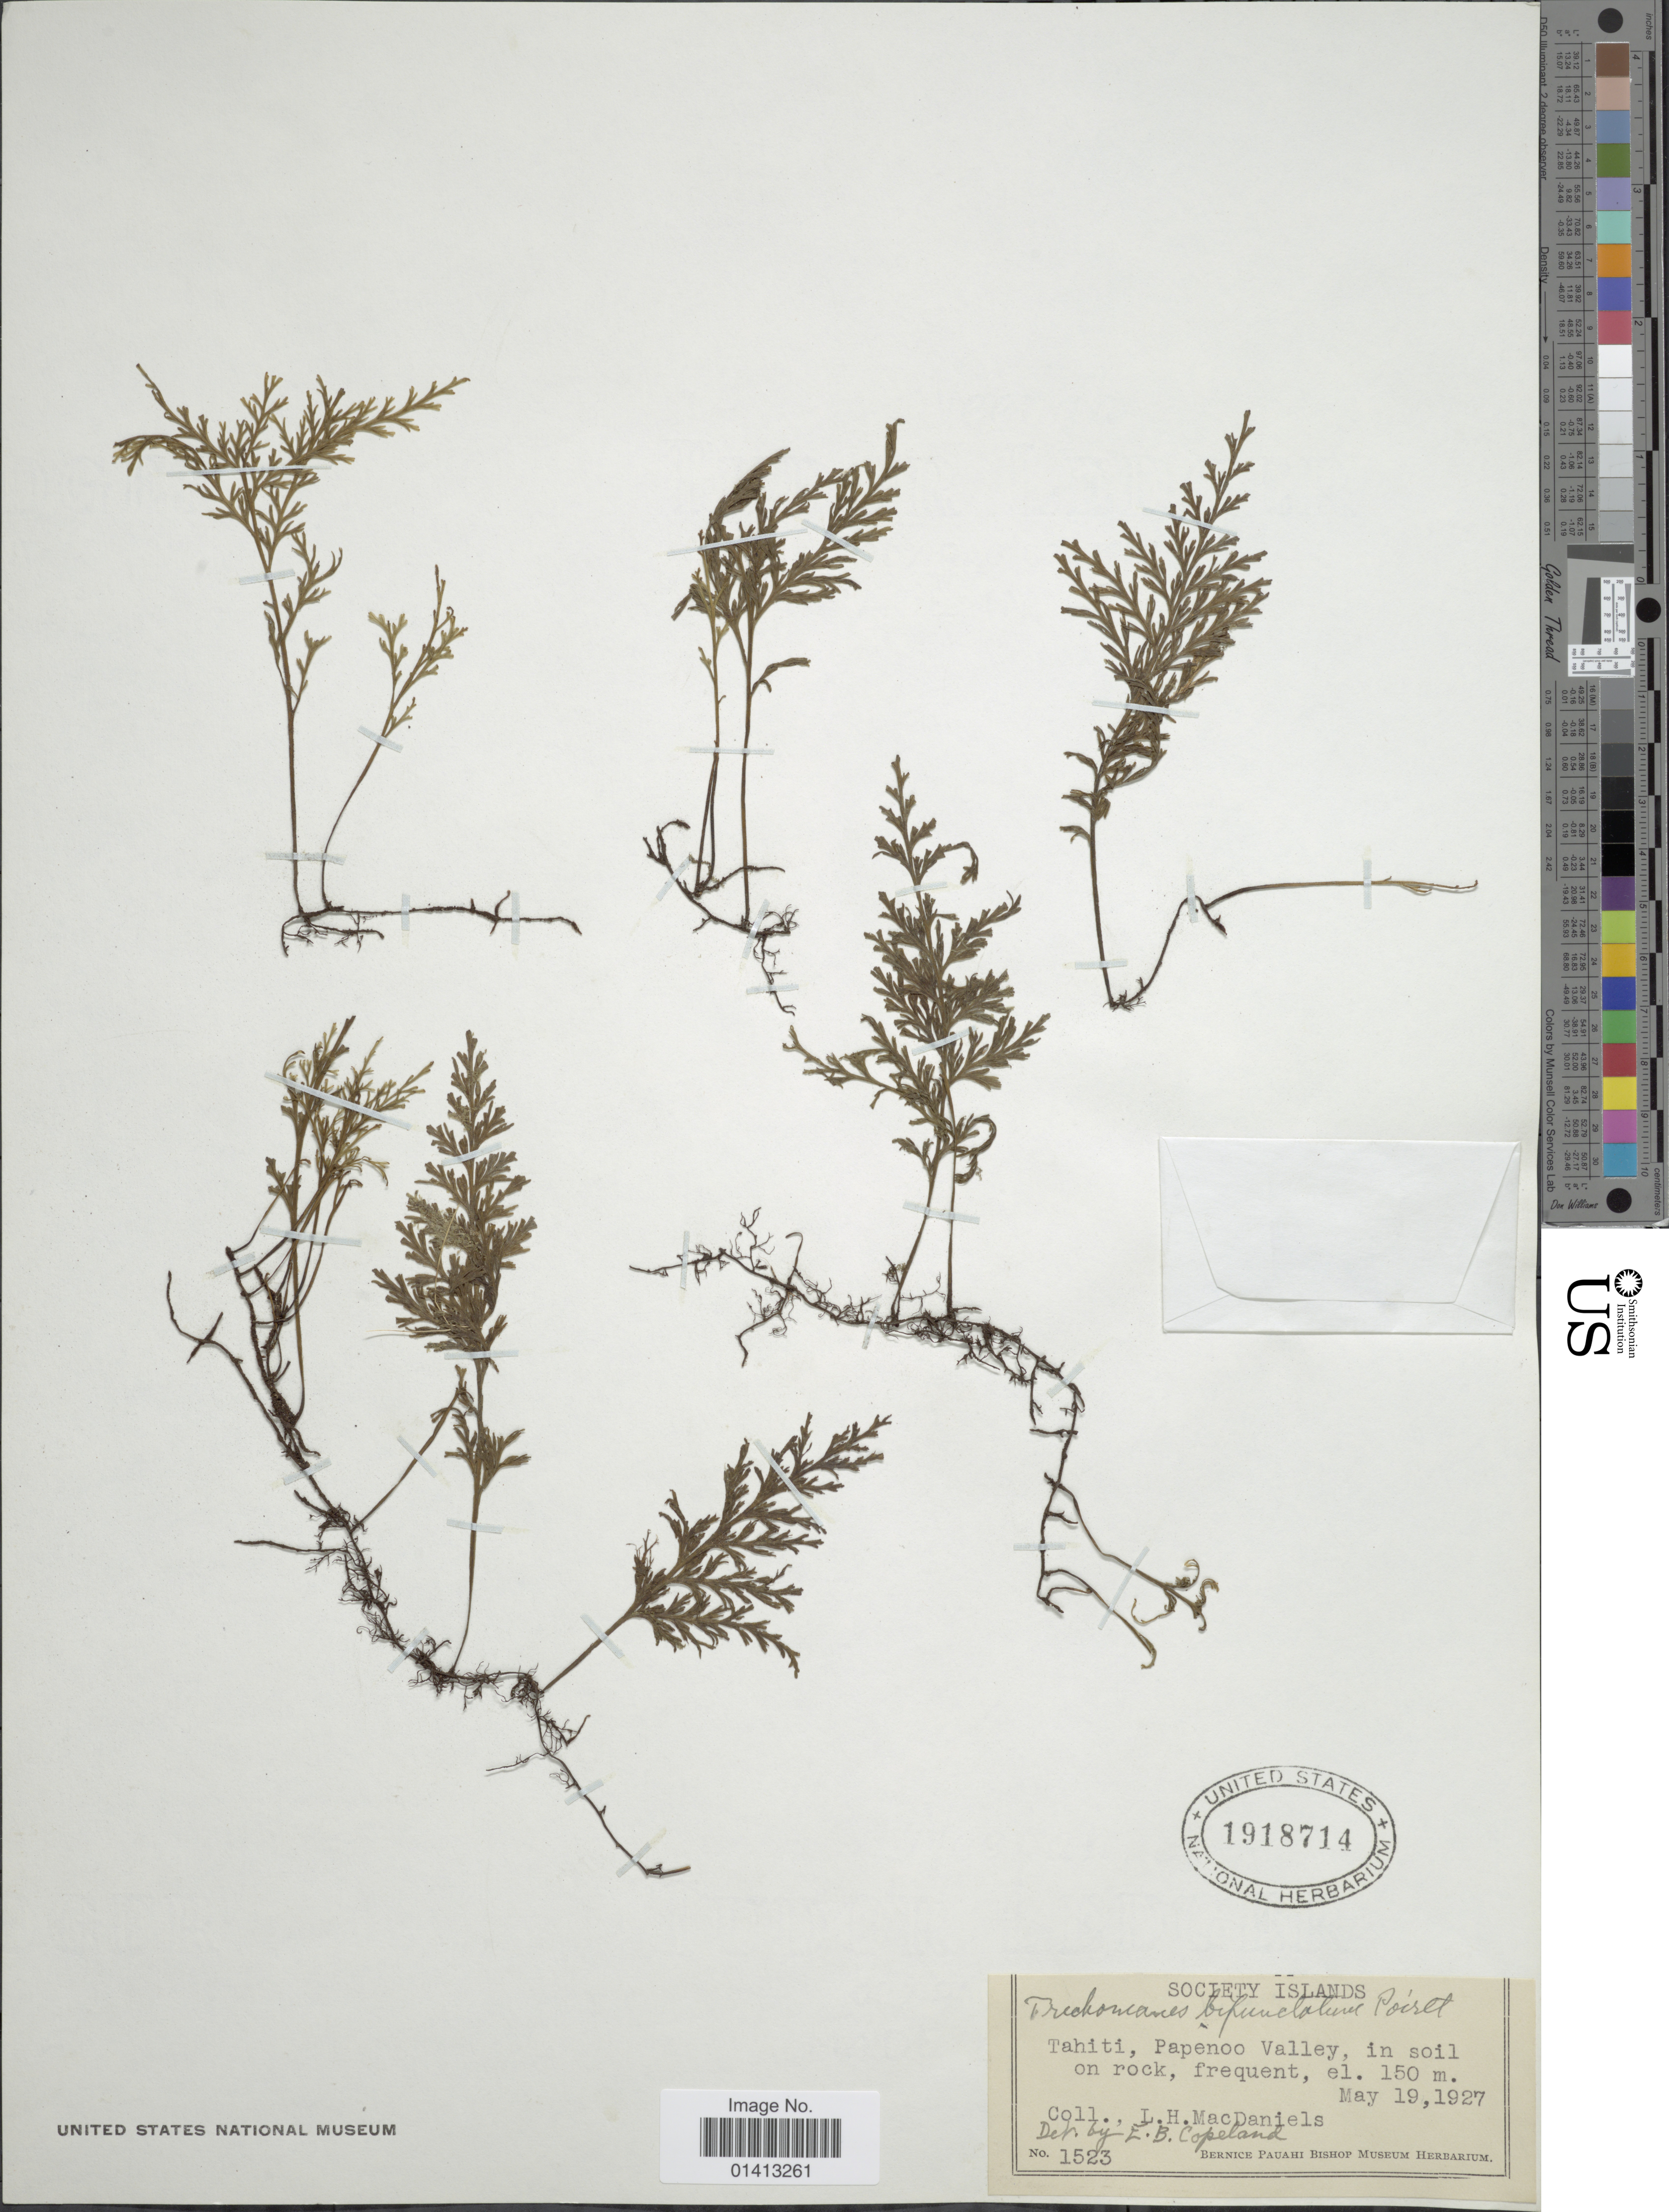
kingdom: Plantae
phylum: Tracheophyta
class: Polypodiopsida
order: Hymenophyllales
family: Hymenophyllaceae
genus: Crepidomanes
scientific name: Crepidomanes bipunctatum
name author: (Poir.) Copel.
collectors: L. H. MacDaniels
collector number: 1523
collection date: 1927-05-19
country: French Polynesia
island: Tahiti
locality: Society Islands, Tahiti, Papenoo valley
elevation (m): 150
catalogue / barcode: US 1918714